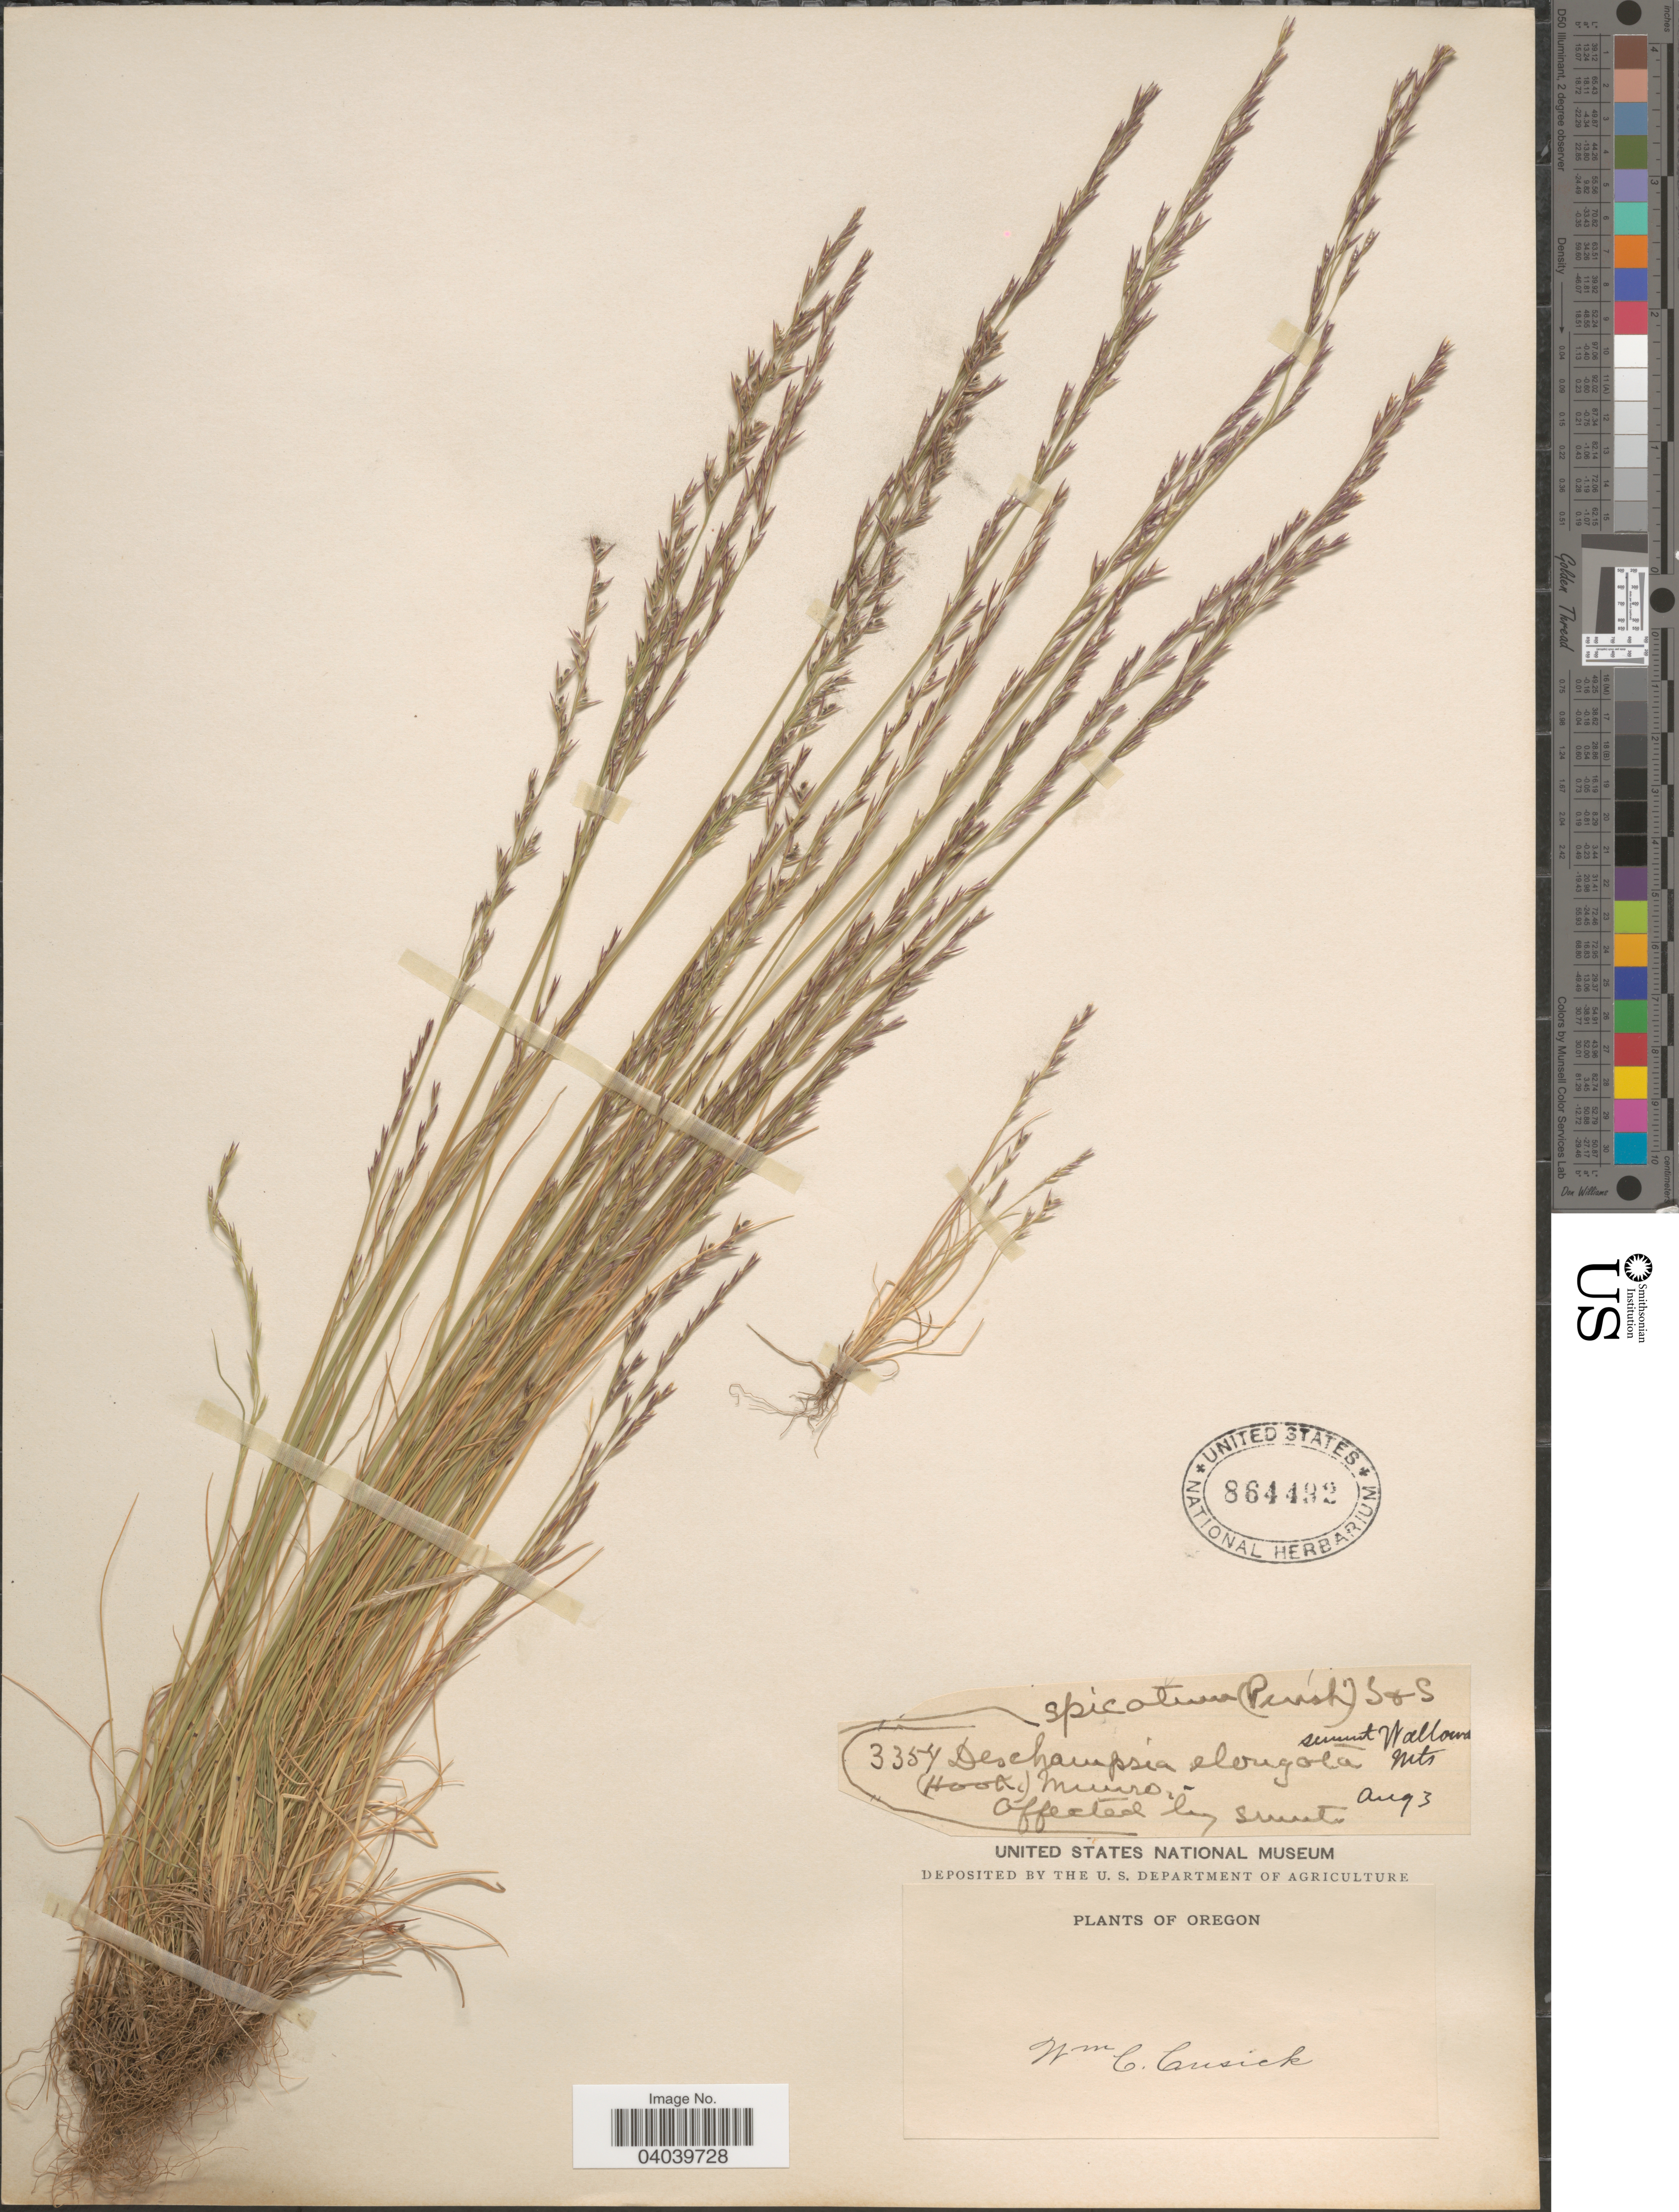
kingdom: Plantae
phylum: Tracheophyta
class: Liliopsida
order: Poales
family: Poaceae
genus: Deschampsia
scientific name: Deschampsia elongata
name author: (Hook.) Munro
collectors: W. C. Cusick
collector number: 3354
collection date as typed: Transcribed d/m/y: /8/3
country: United States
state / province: Oregon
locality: Summit Wallowa Mts.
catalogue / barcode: US 864492